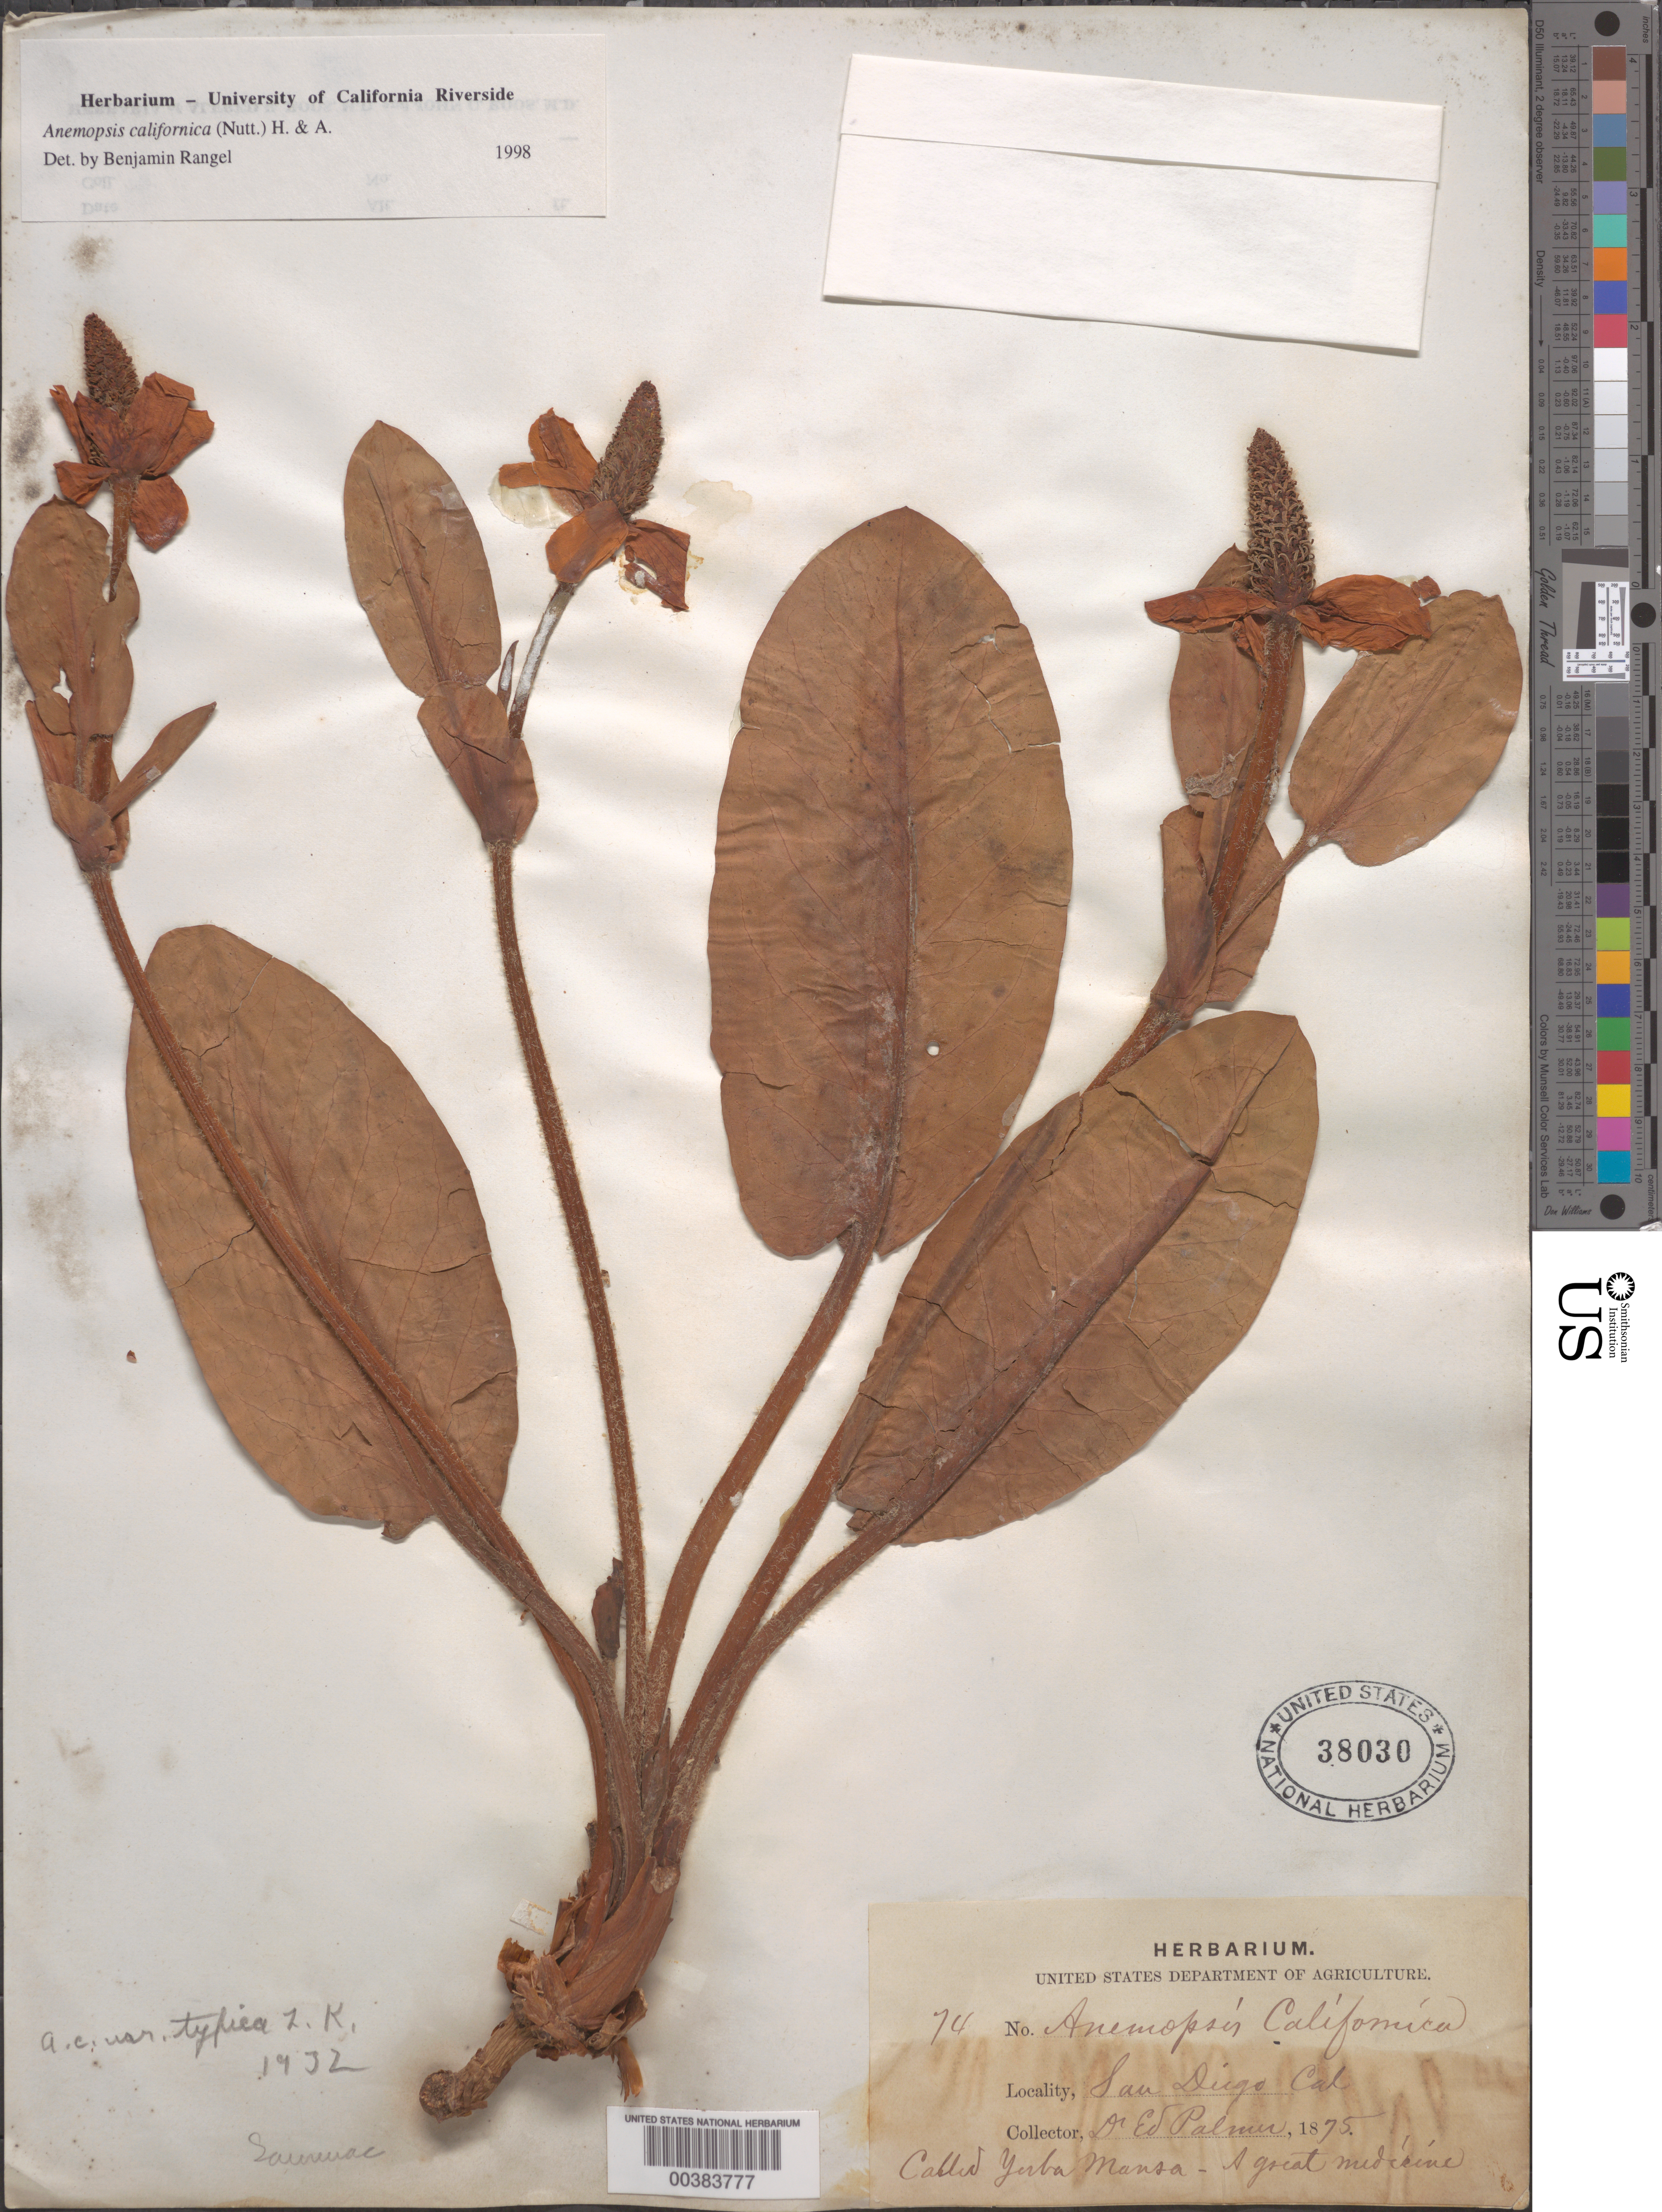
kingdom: Plantae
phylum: Tracheophyta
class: Magnoliopsida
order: Piperales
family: Saururaceae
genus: Anemopsis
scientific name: Anemopsis californica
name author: (Nutt.) Hook. & Arn.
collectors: E. Palmer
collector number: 74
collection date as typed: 1875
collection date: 1875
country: United States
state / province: California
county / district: San Diego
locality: San diego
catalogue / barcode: US 38030